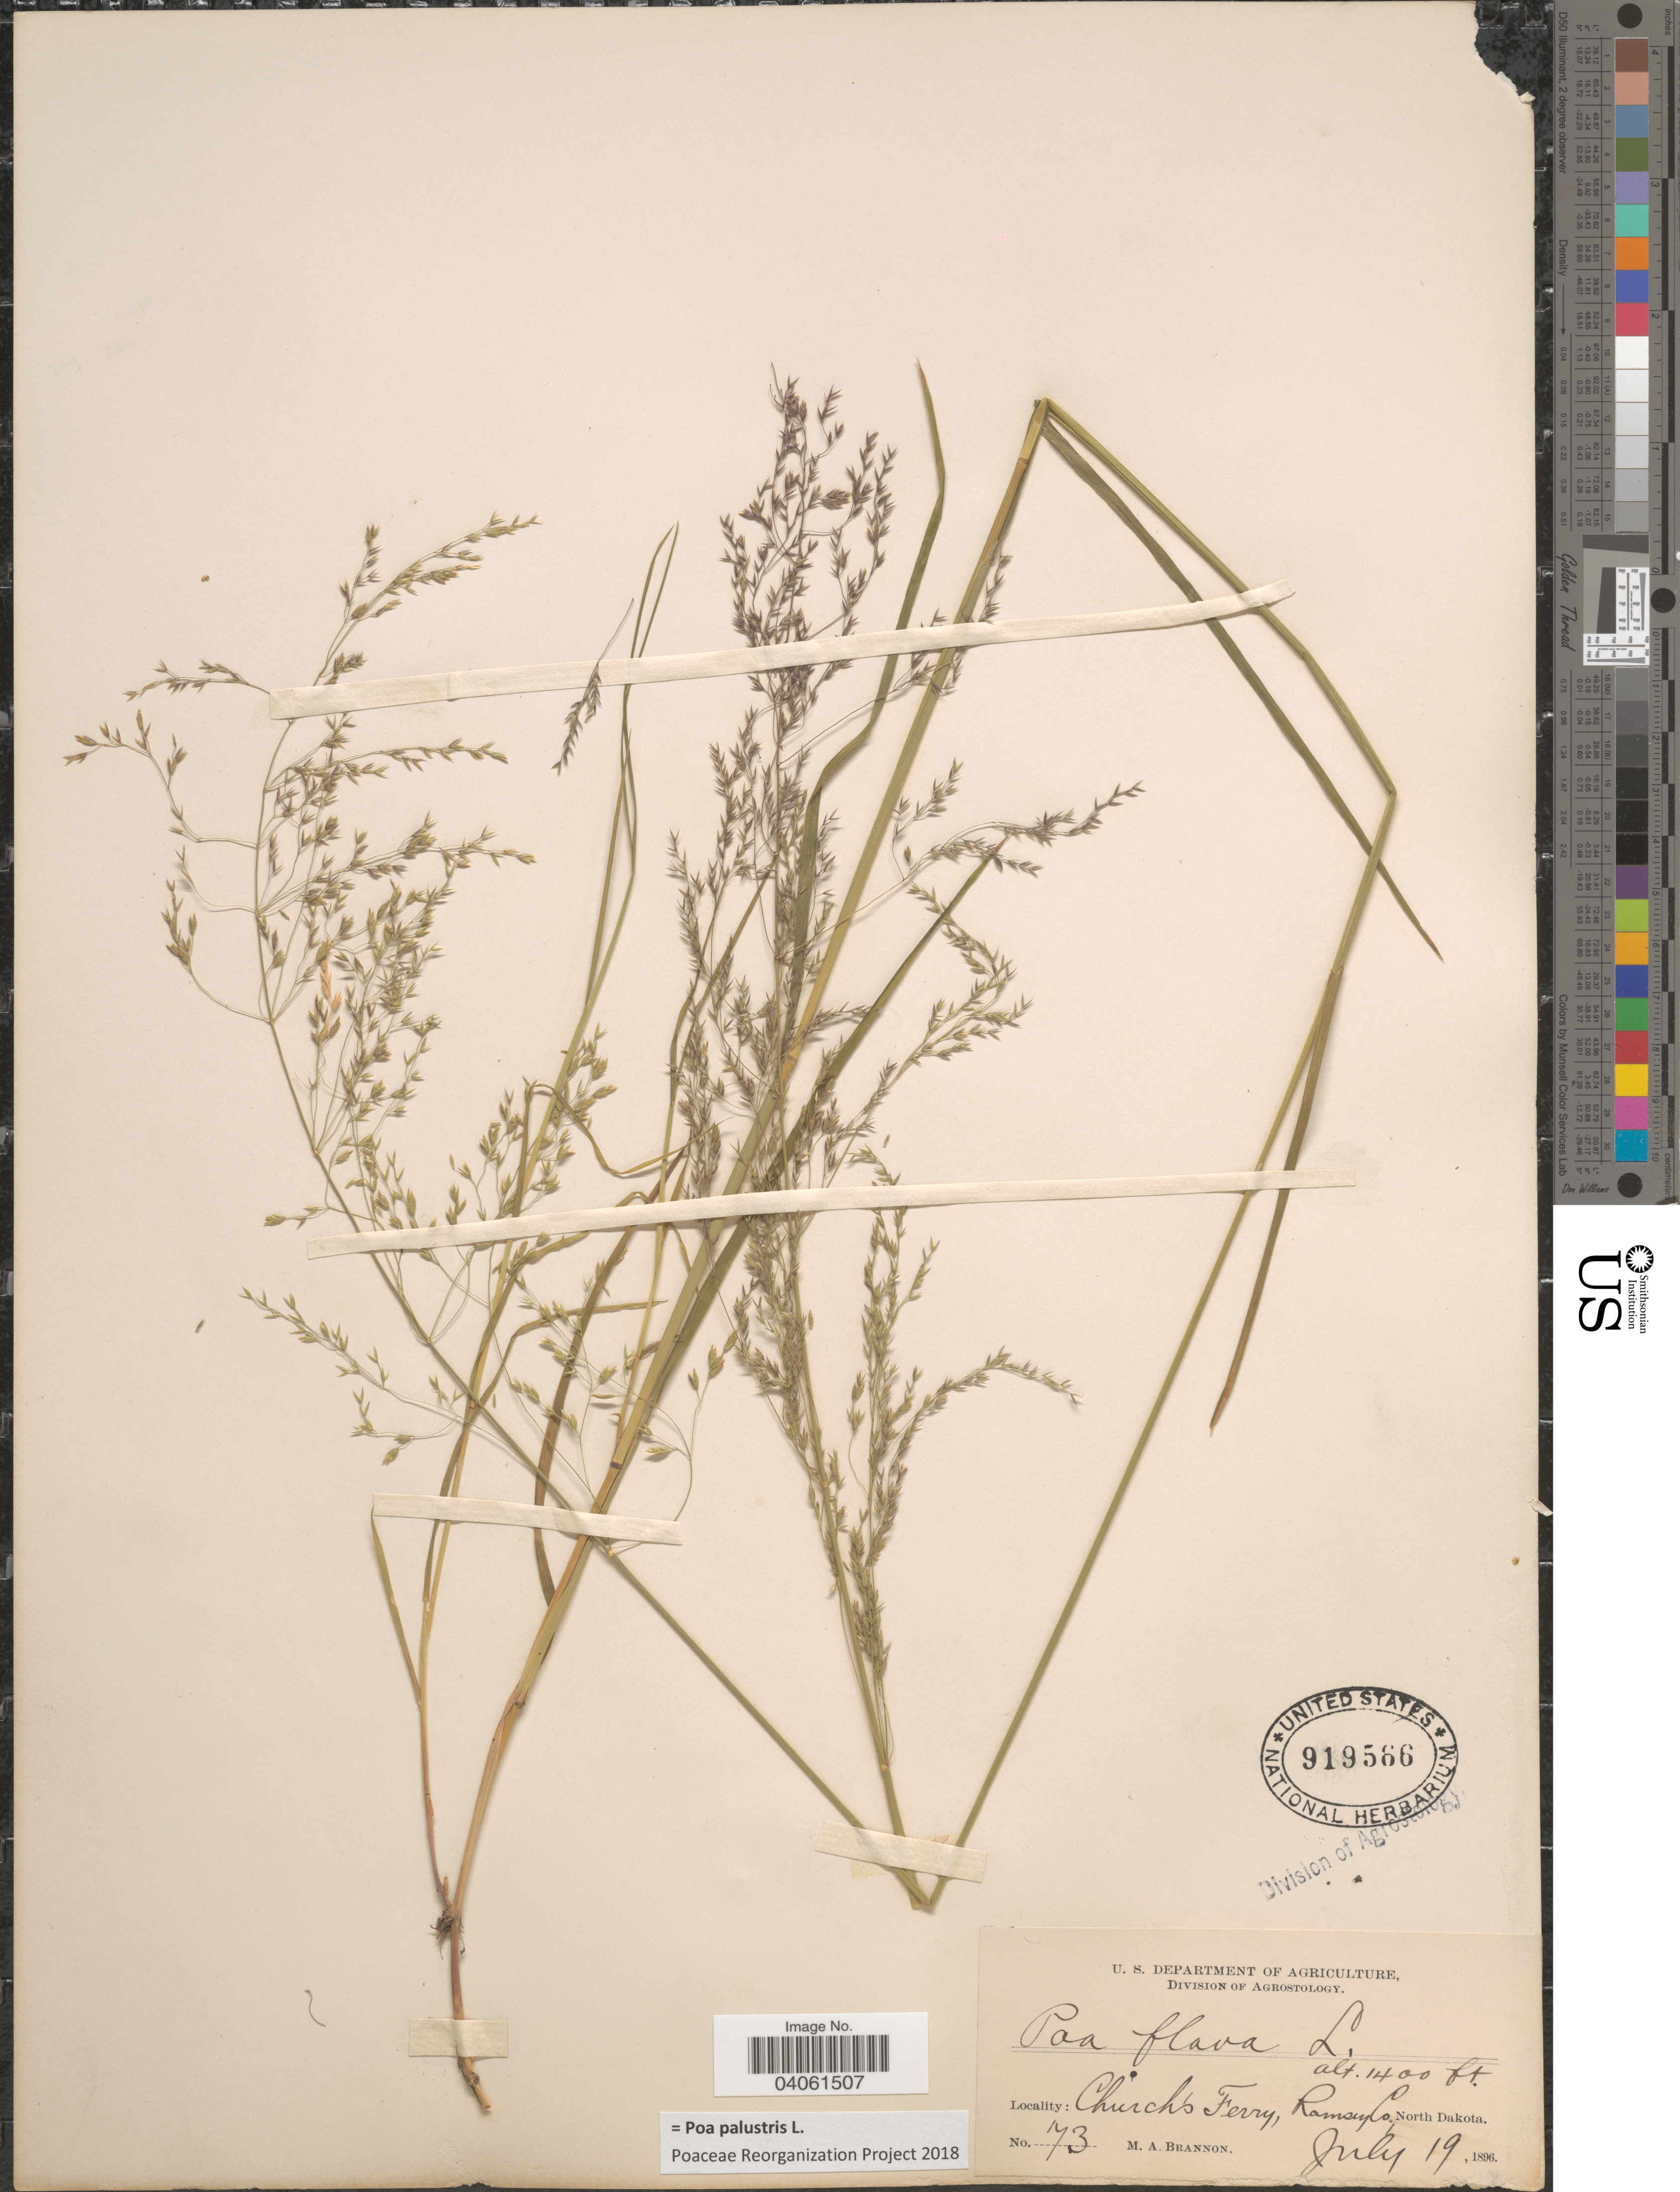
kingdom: Plantae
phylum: Tracheophyta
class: Liliopsida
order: Poales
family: Poaceae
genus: Poa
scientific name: Poa palustris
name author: L.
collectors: M. Brannon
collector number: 73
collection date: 1896-07-19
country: United States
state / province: North Dakota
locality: Church's Ferry, Ramsey Co.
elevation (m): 427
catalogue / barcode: US 919566